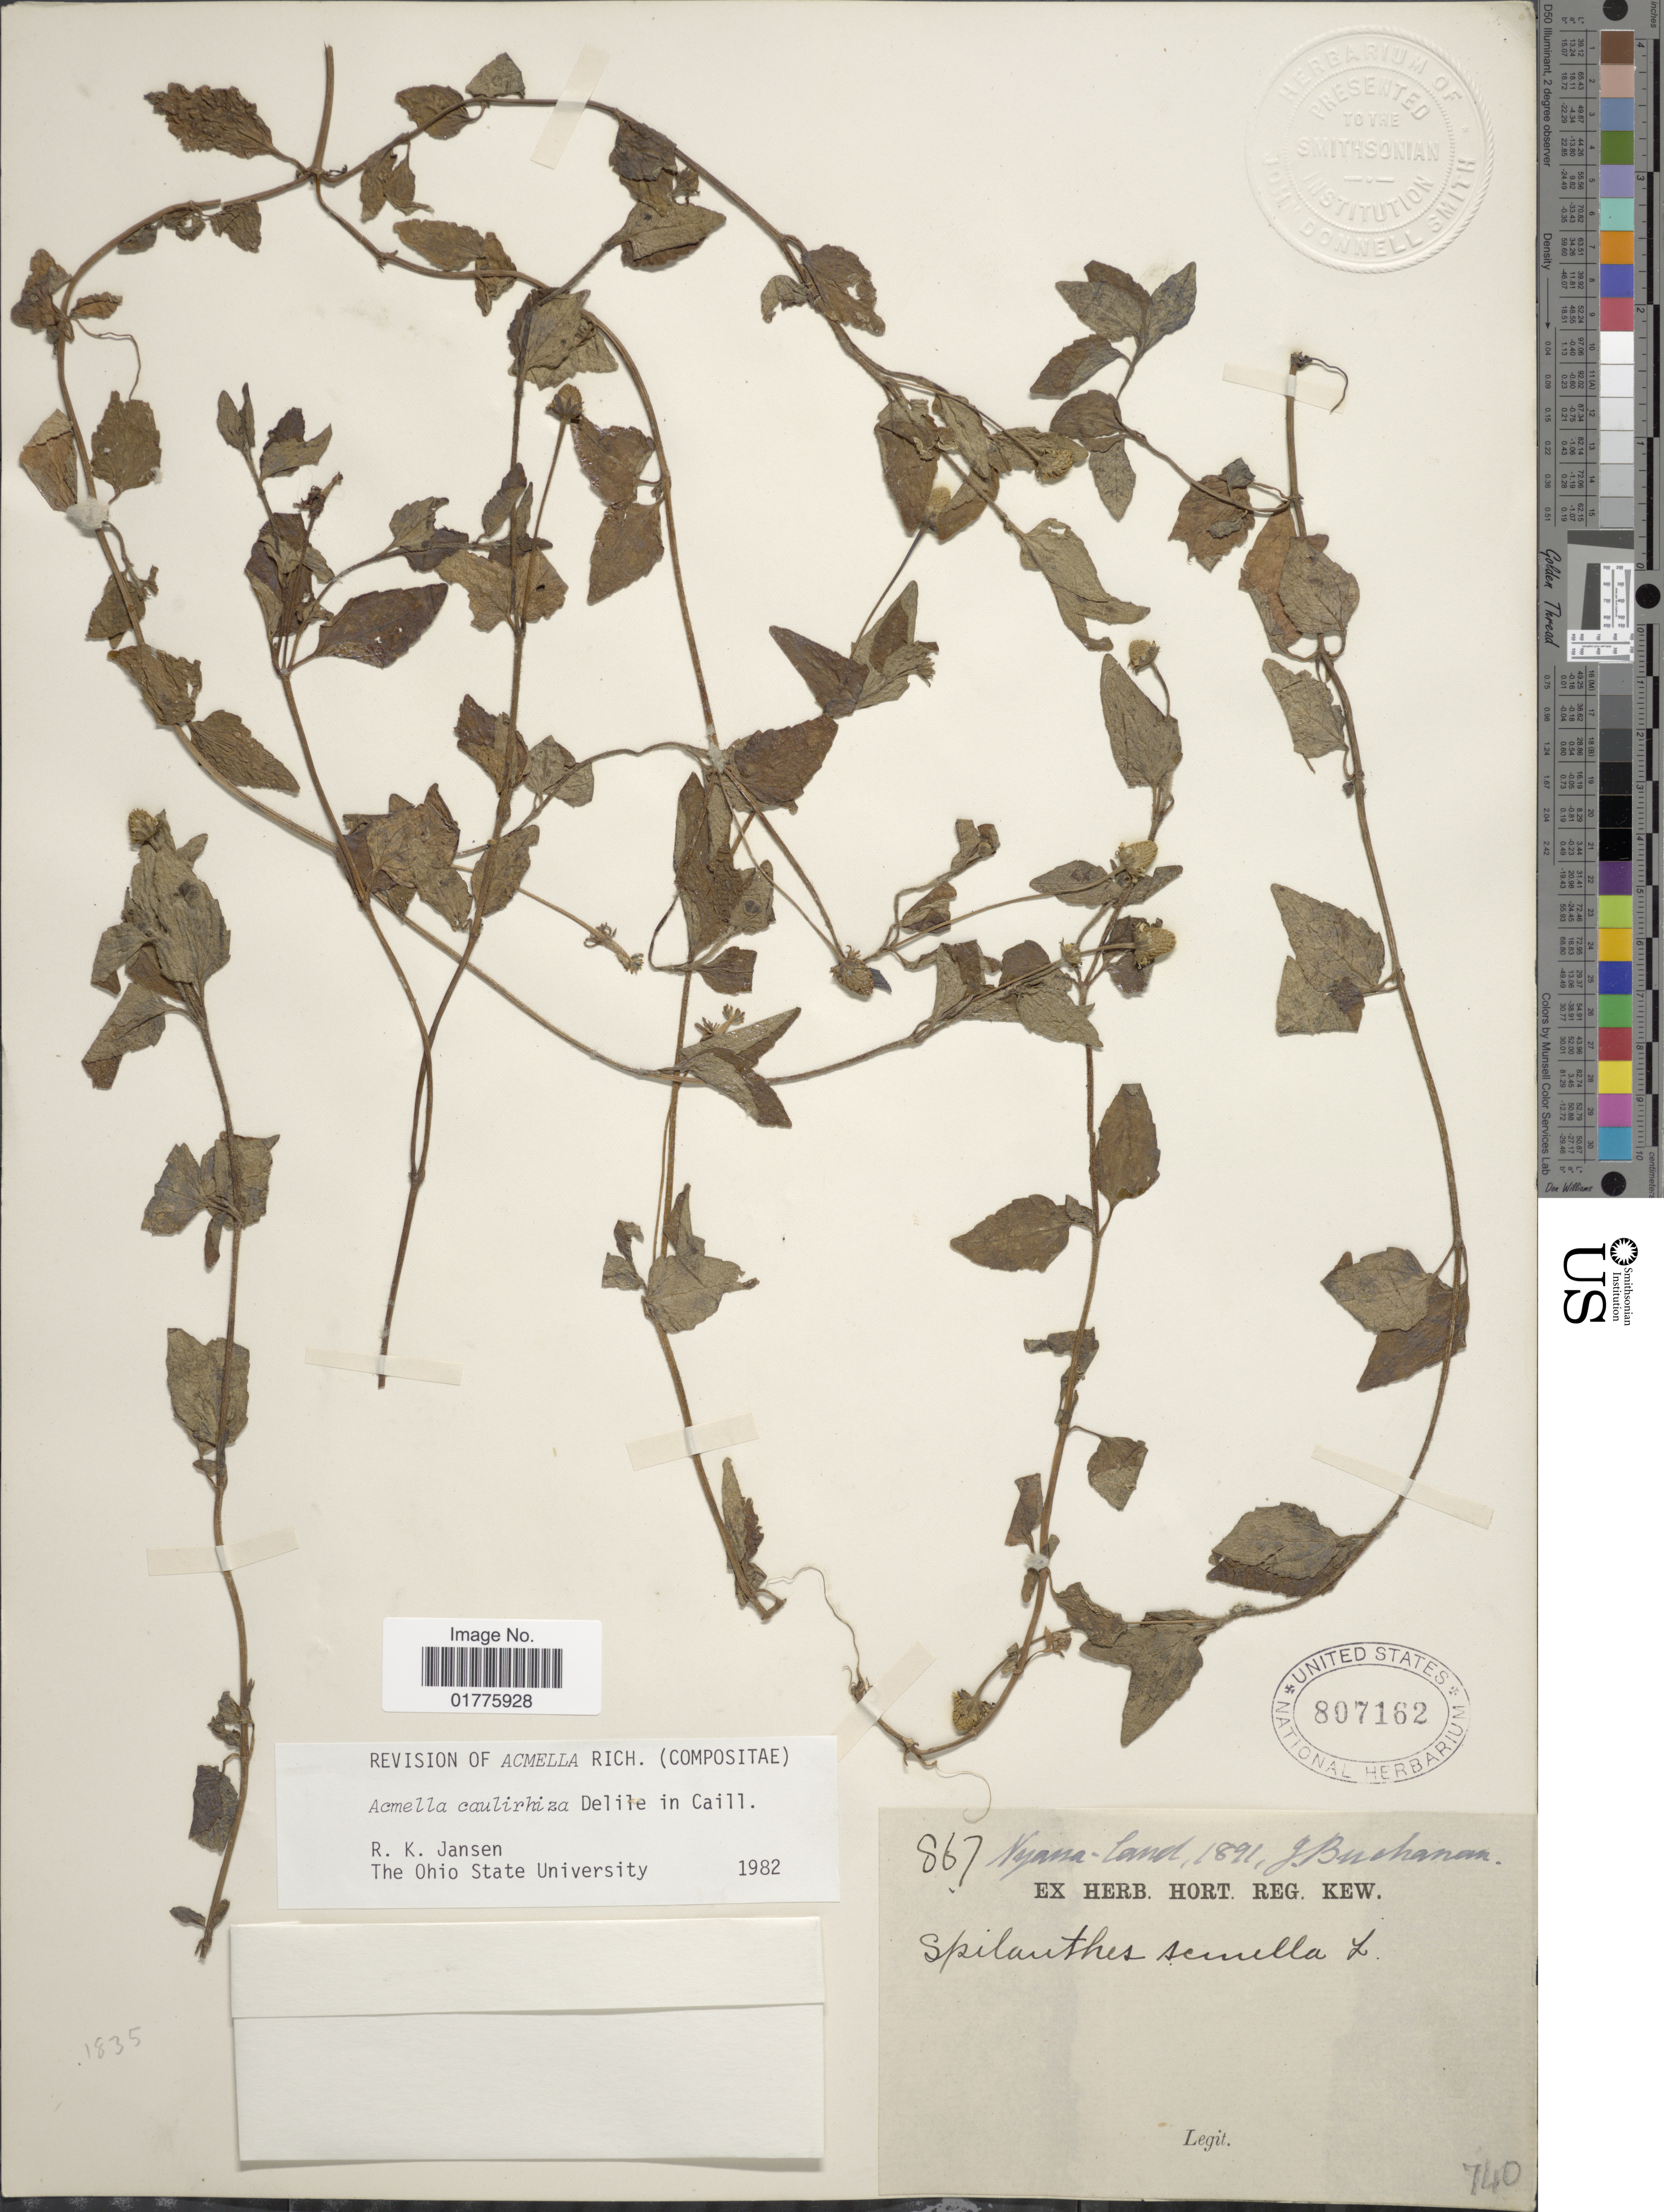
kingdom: Plantae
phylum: Tracheophyta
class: Magnoliopsida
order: Asterales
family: Asteraceae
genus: Acmella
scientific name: Acmella caulirhiza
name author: Delile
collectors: ex herb. Hort. Reg. Kew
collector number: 867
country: Malawi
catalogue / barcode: US 807162